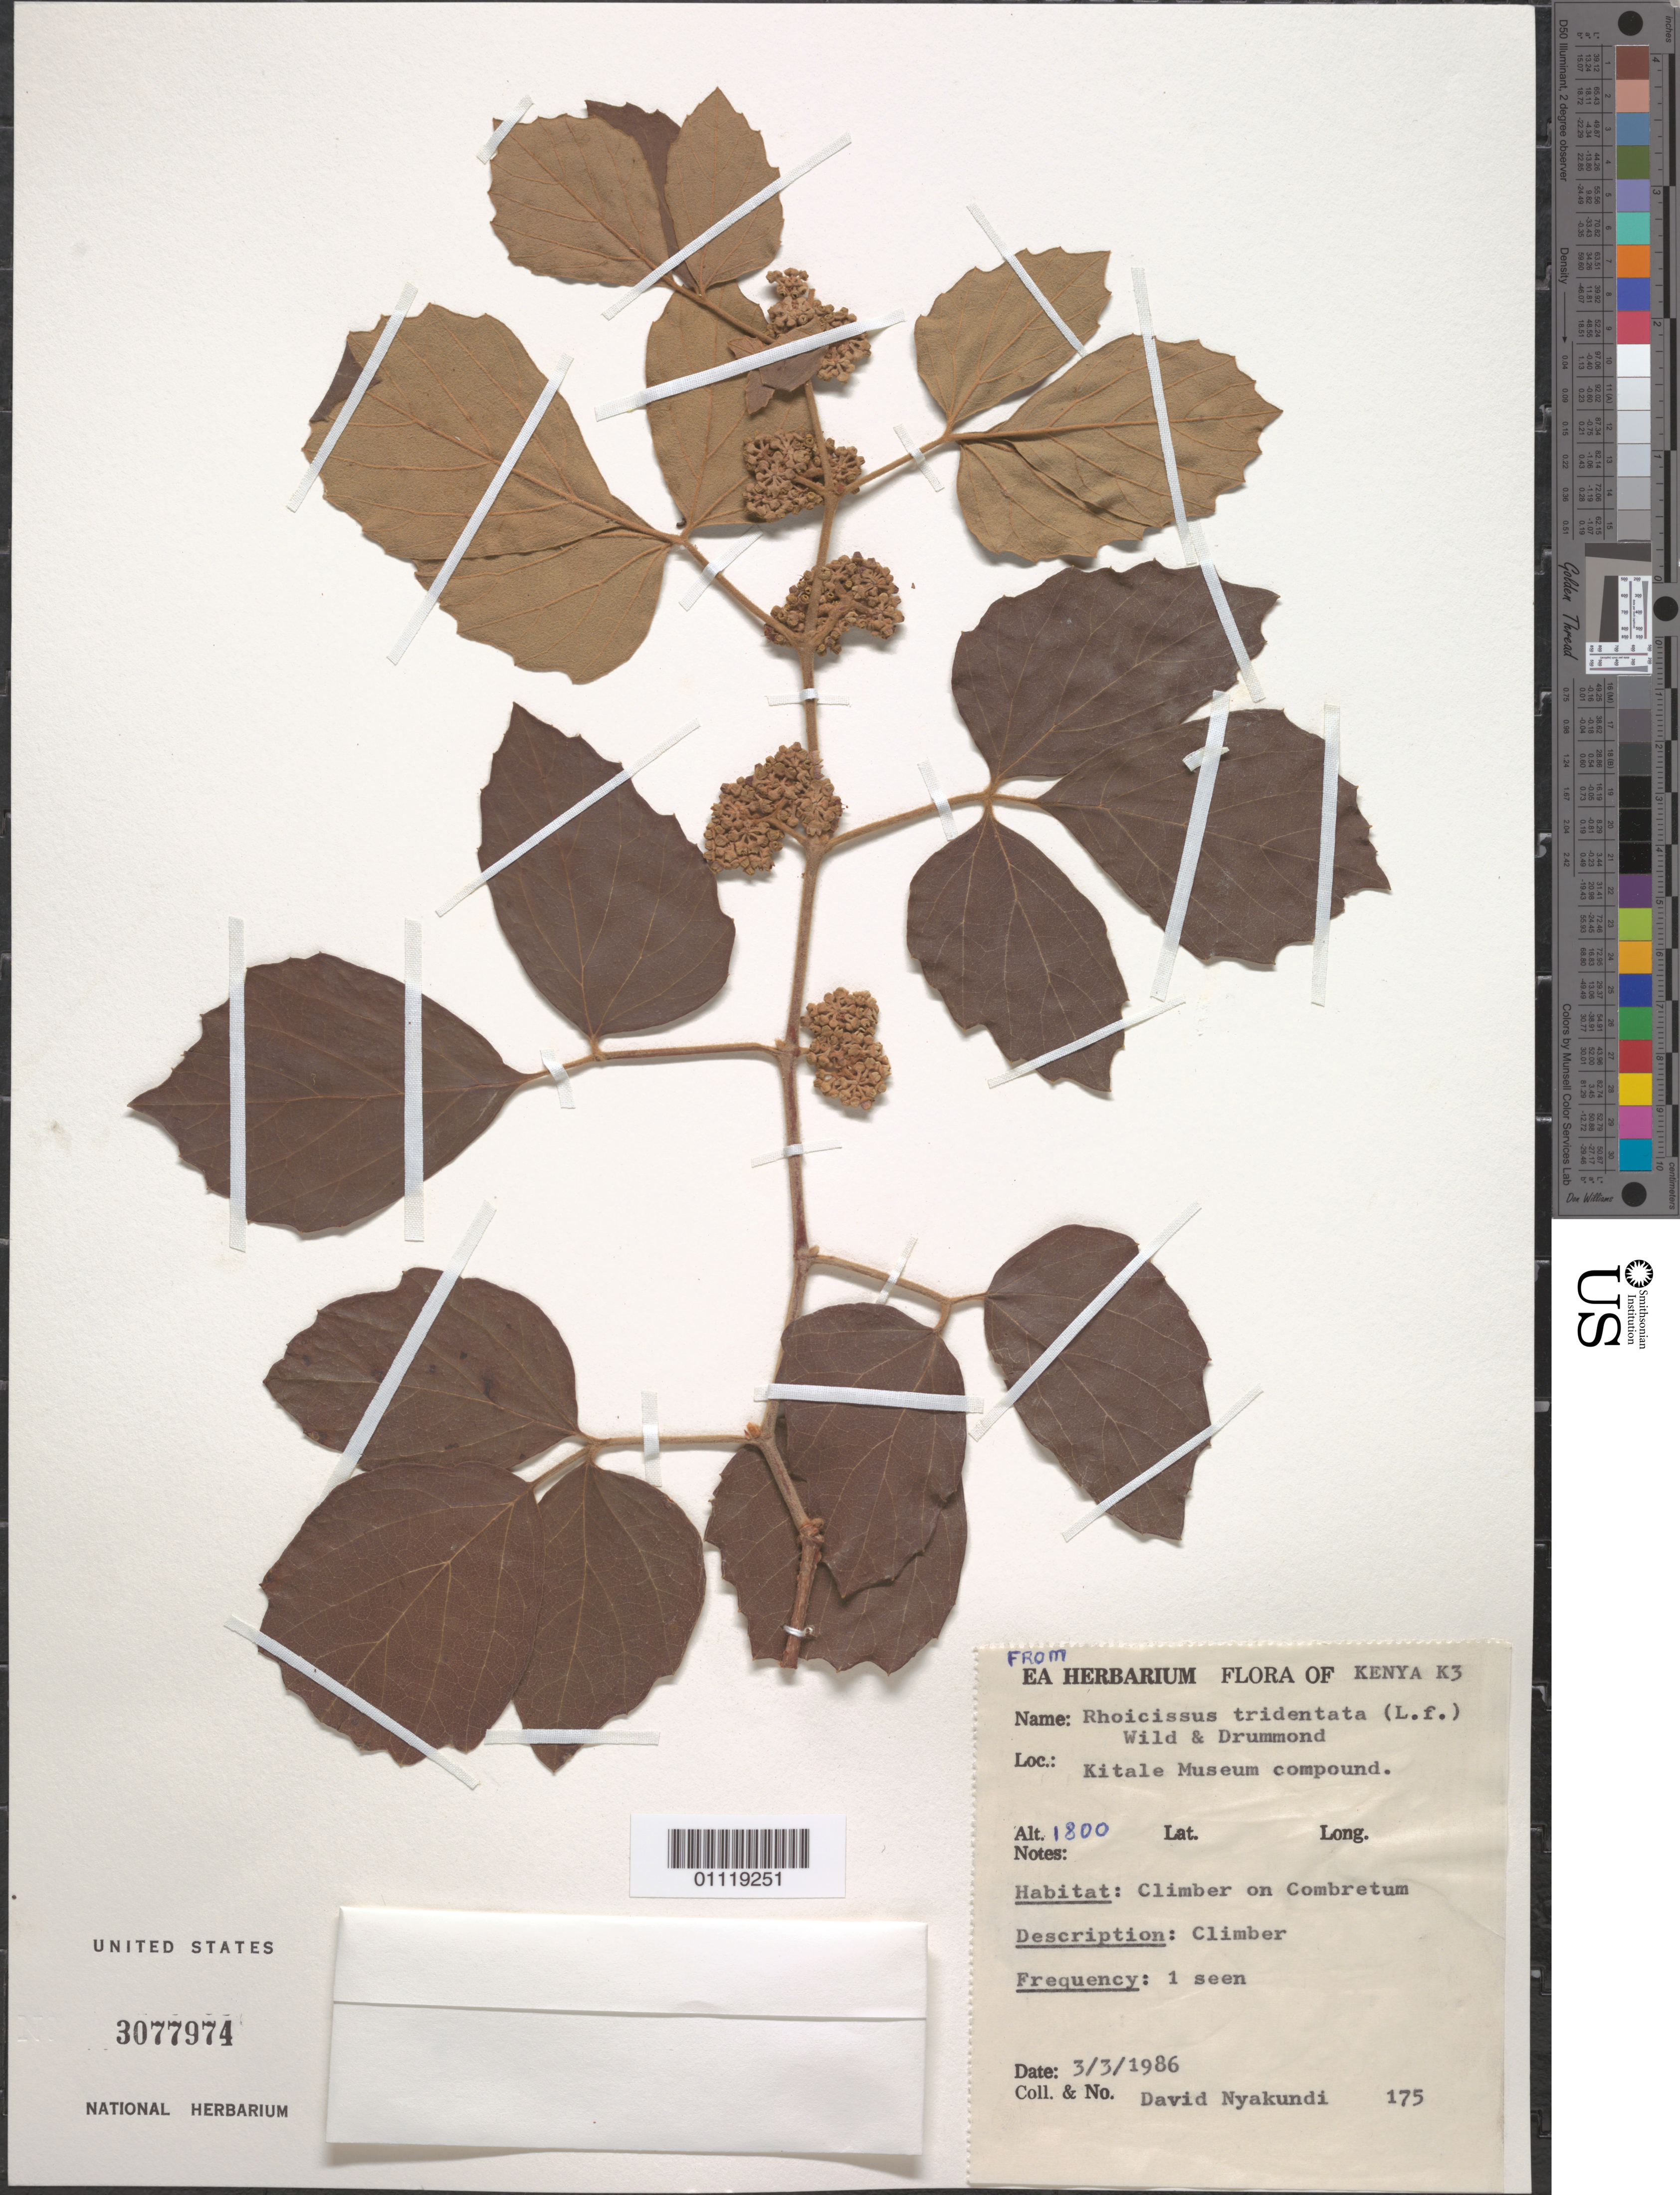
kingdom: Plantae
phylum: Tracheophyta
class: Magnoliopsida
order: Vitales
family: Vitaceae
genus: Rhoicissus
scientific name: Rhoicissus tridentata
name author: (L. f.) Wild & R.B. Drumm.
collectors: D. Nyakundi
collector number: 175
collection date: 1986-03-03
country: Kenya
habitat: Climber on Combretum.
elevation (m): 1800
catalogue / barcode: US 3077974